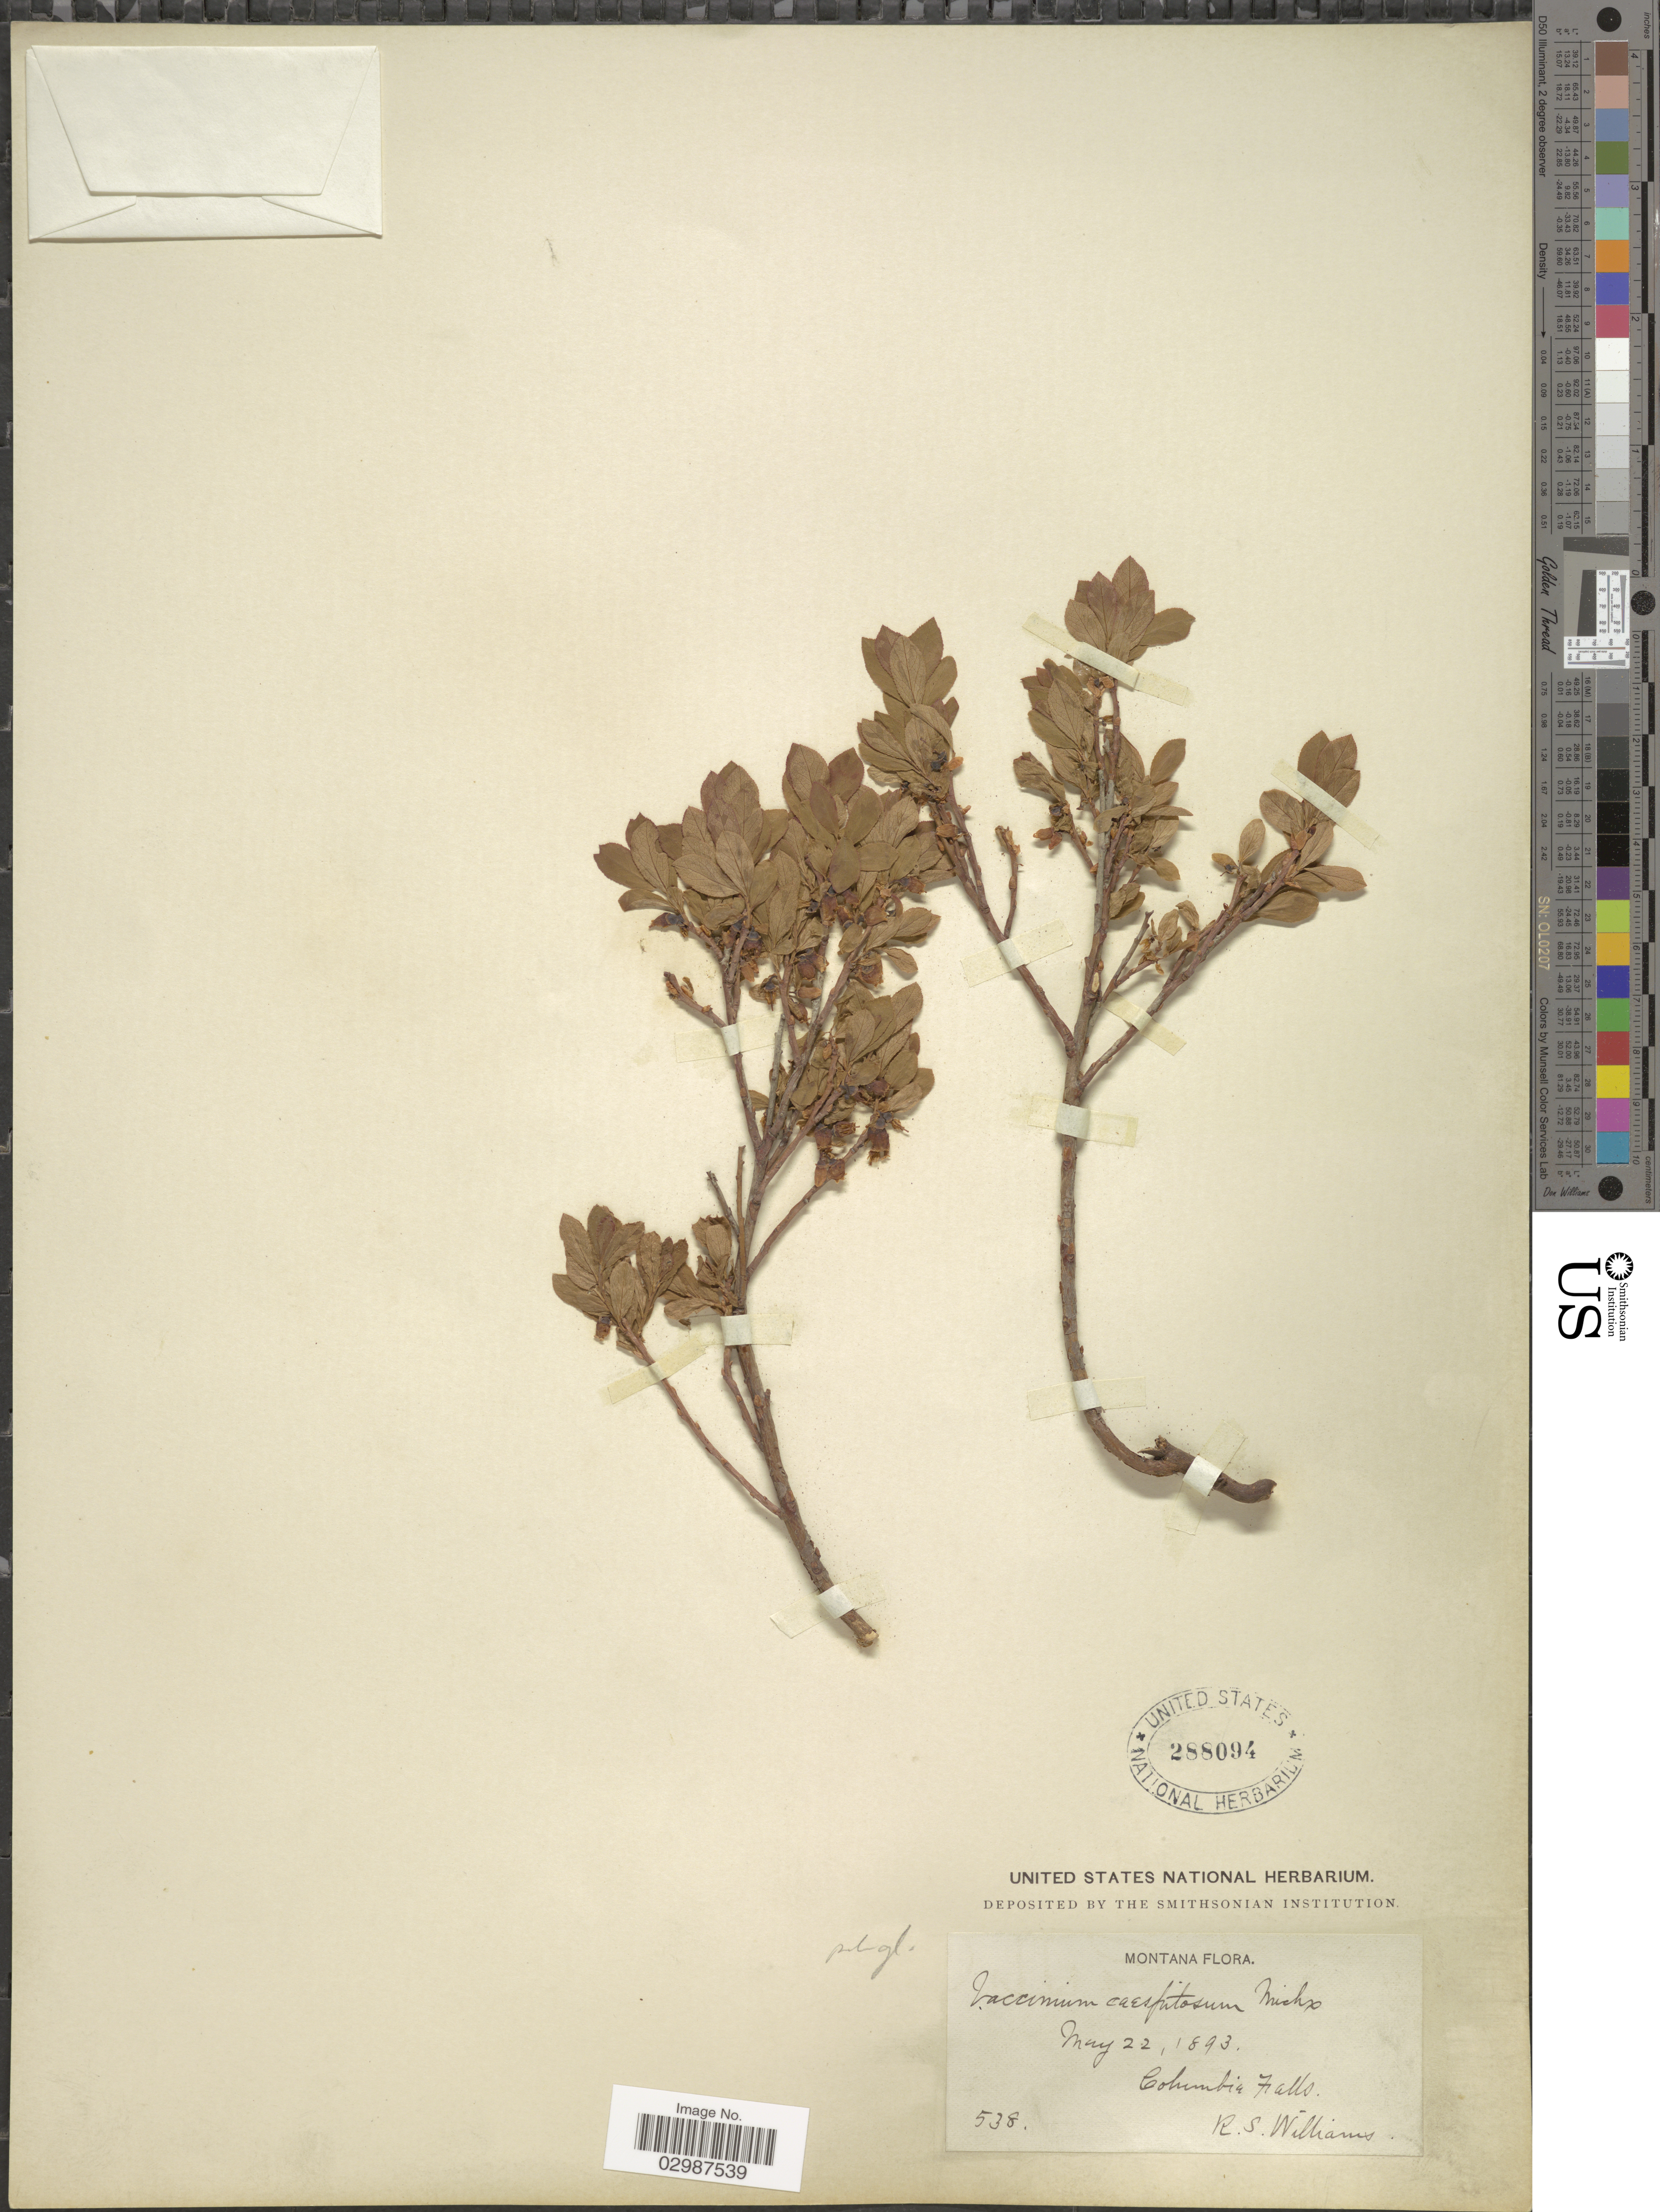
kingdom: Plantae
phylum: Tracheophyta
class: Magnoliopsida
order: Ericales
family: Ericaceae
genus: Vaccinium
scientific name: Vaccinium caespitosum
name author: Michx.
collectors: R. S. Williams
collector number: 538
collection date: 1893-05-22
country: United States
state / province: Montana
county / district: Flathead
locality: Columbia Falls.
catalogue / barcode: US 288094